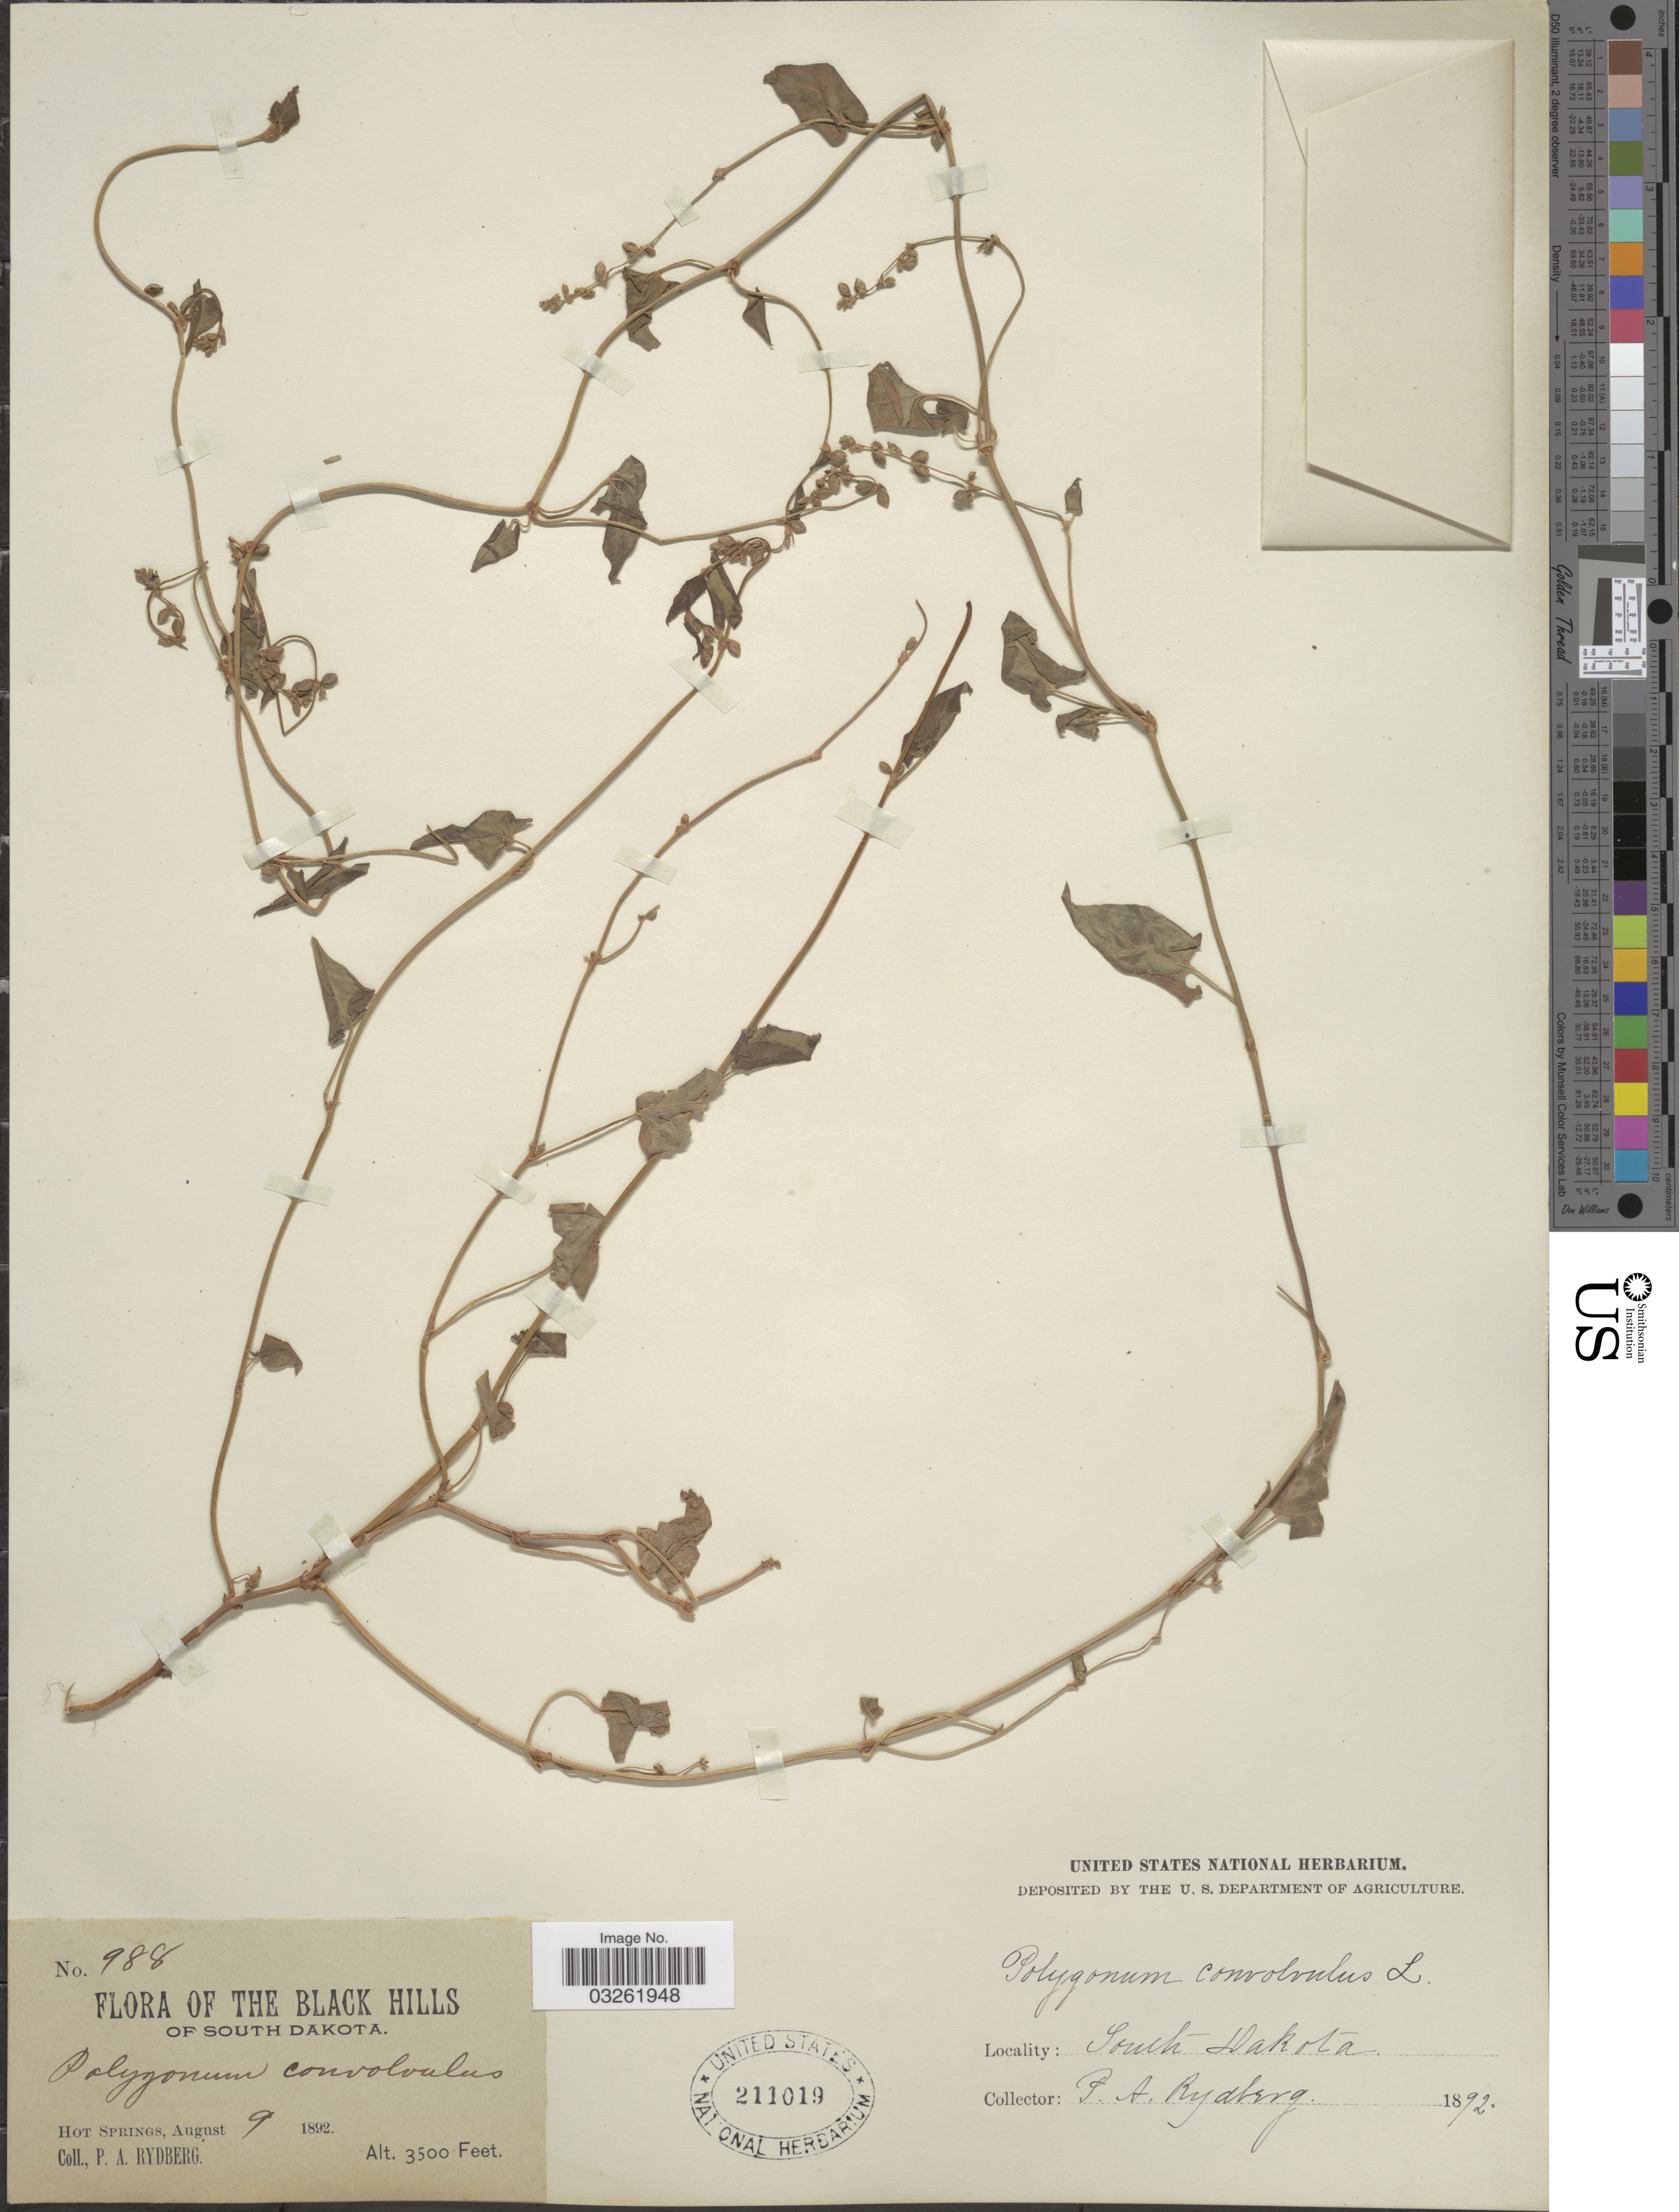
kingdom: Plantae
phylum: Tracheophyta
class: Magnoliopsida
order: Caryophyllales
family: Polygonaceae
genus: Fallopia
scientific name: Fallopia convolvulus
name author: (L.) Á. Löve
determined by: Strong, M. T., (US), Smithsonian Institution - National Museum of Natural History (UNITED STATES)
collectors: P. A. Rydberg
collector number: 988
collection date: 1892-08-09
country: United States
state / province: South Dakota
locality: Black Hills of South Dakota. Hot Springs.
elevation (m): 1067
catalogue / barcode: US 211019